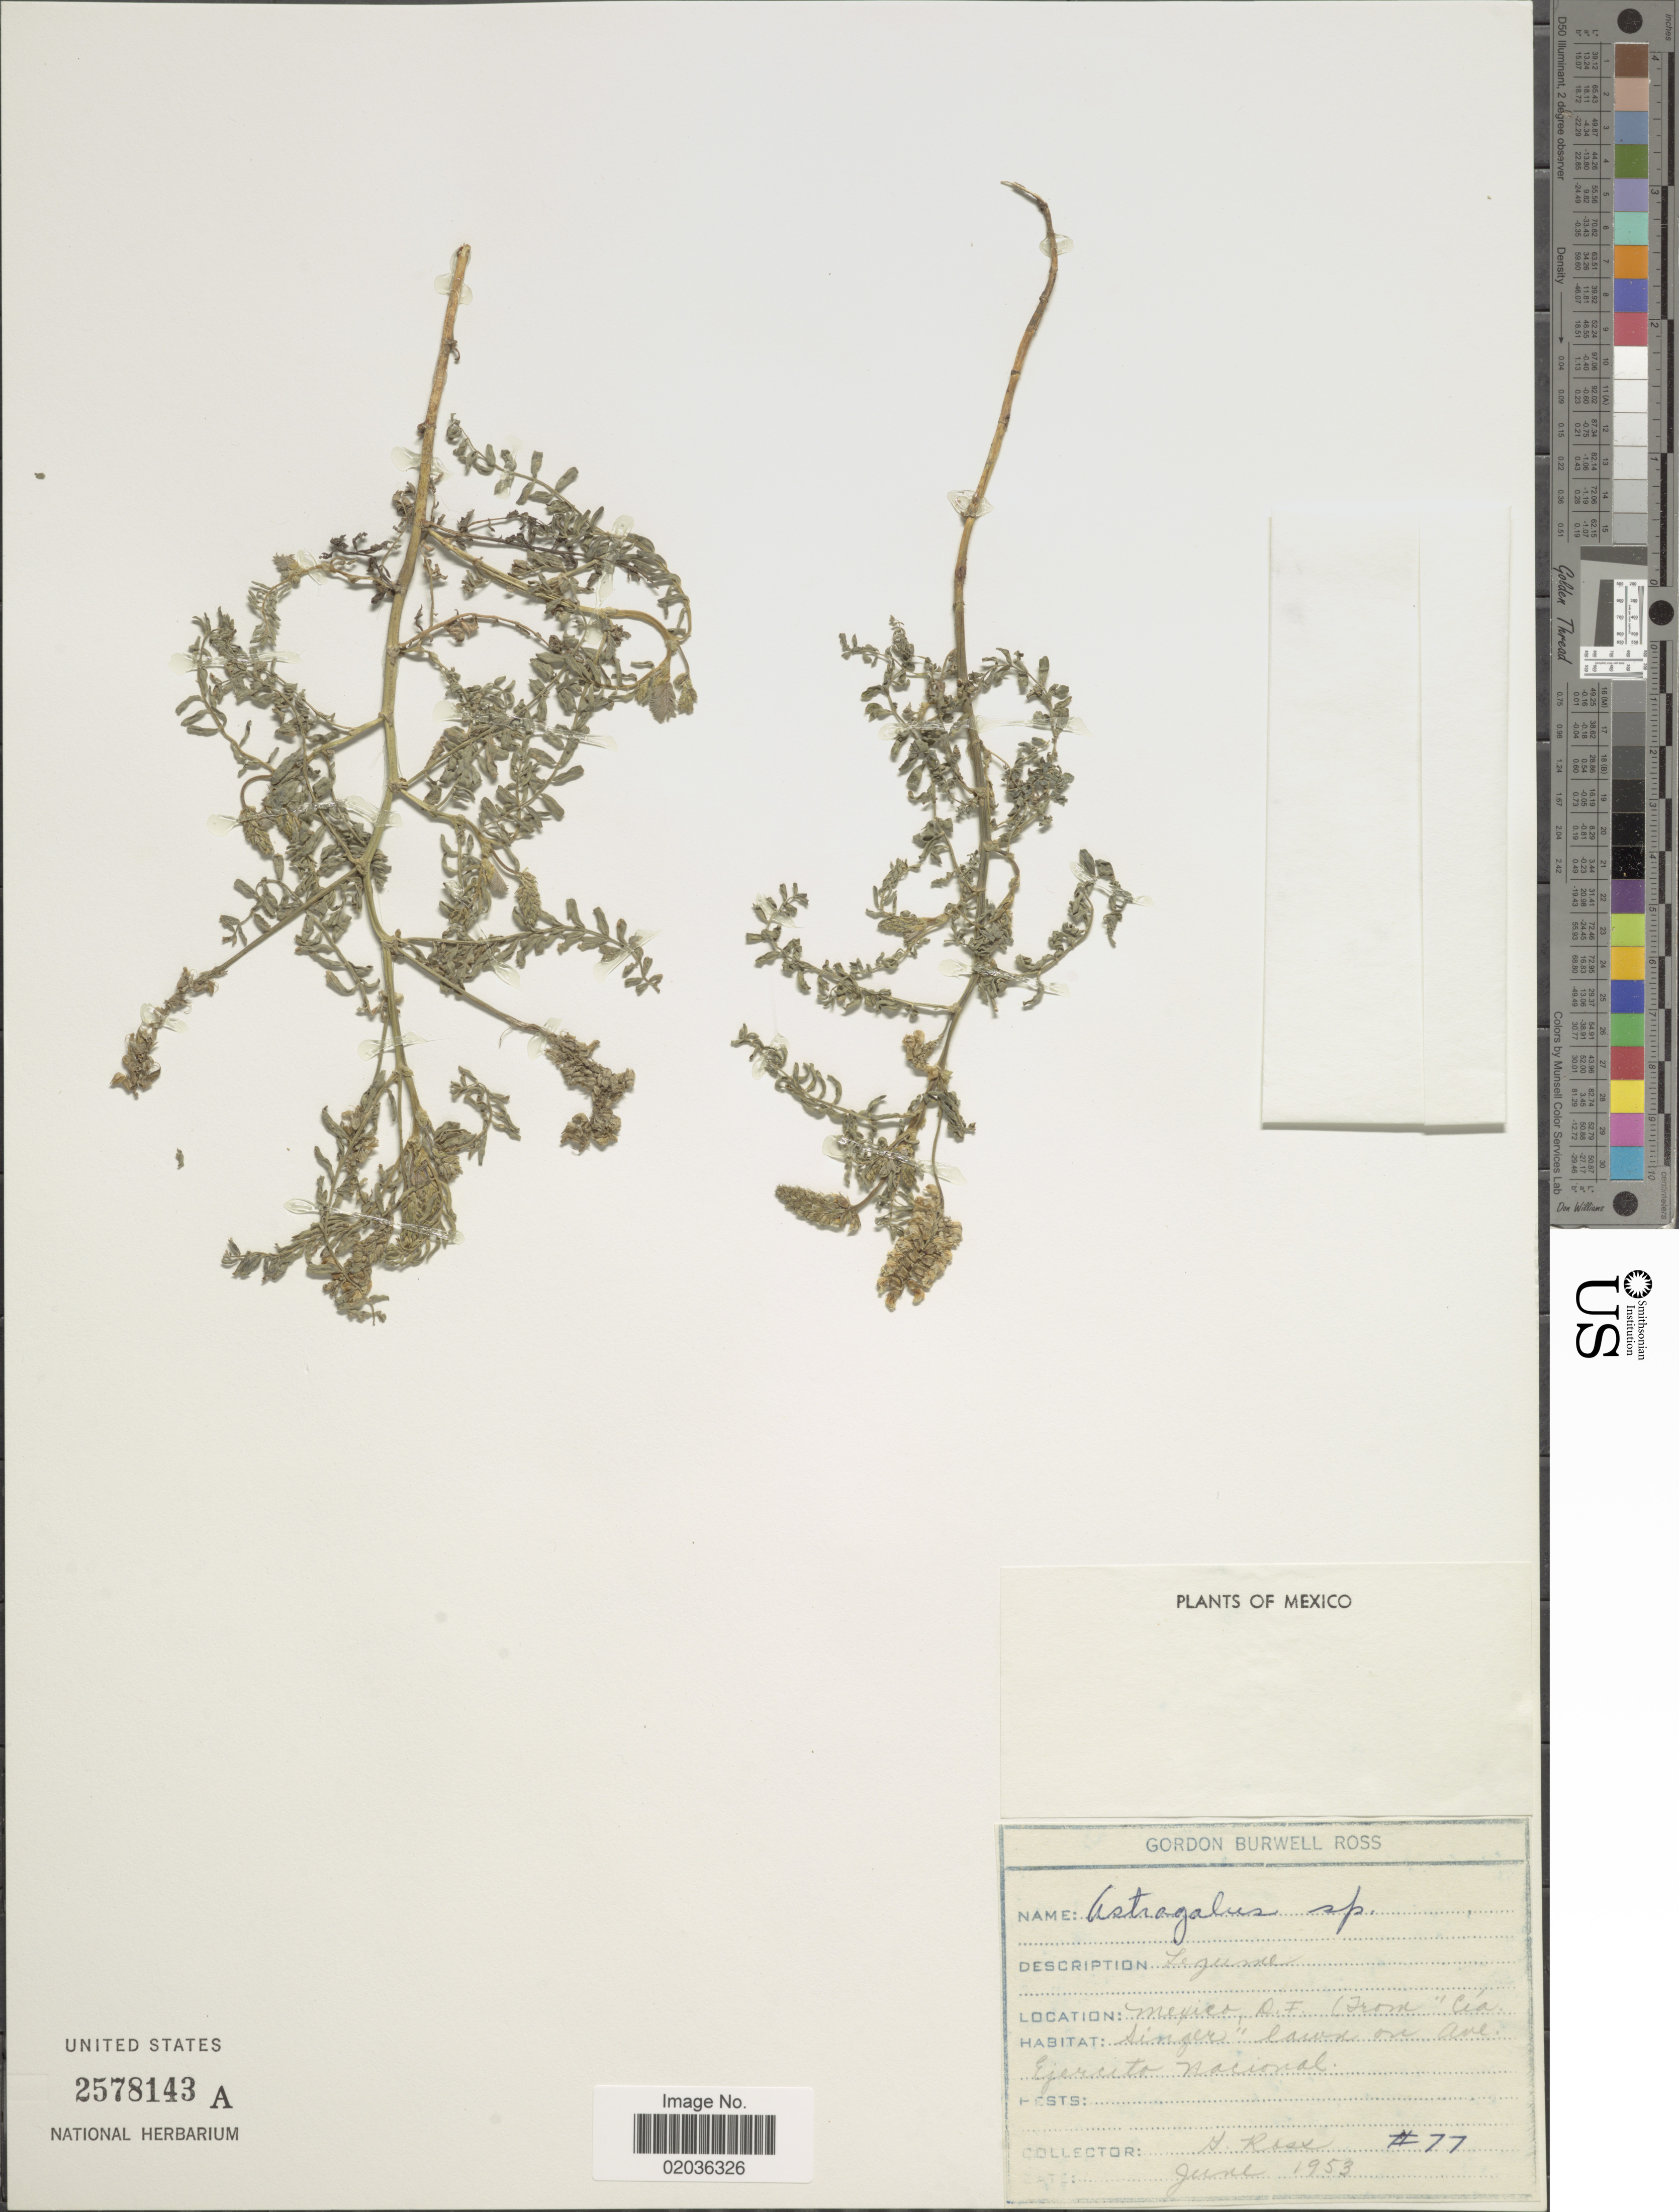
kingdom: Plantae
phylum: Tracheophyta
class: Magnoliopsida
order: Fabales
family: Fabaceae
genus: Astragalus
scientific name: Astragalus sp.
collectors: G. Boss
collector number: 77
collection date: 1953-06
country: Mexico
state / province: Distrito Federal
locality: Mexico, D. F. (From "Cia Singer" lawn on Ave. Ejercito Nacional)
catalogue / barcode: US 2578143A